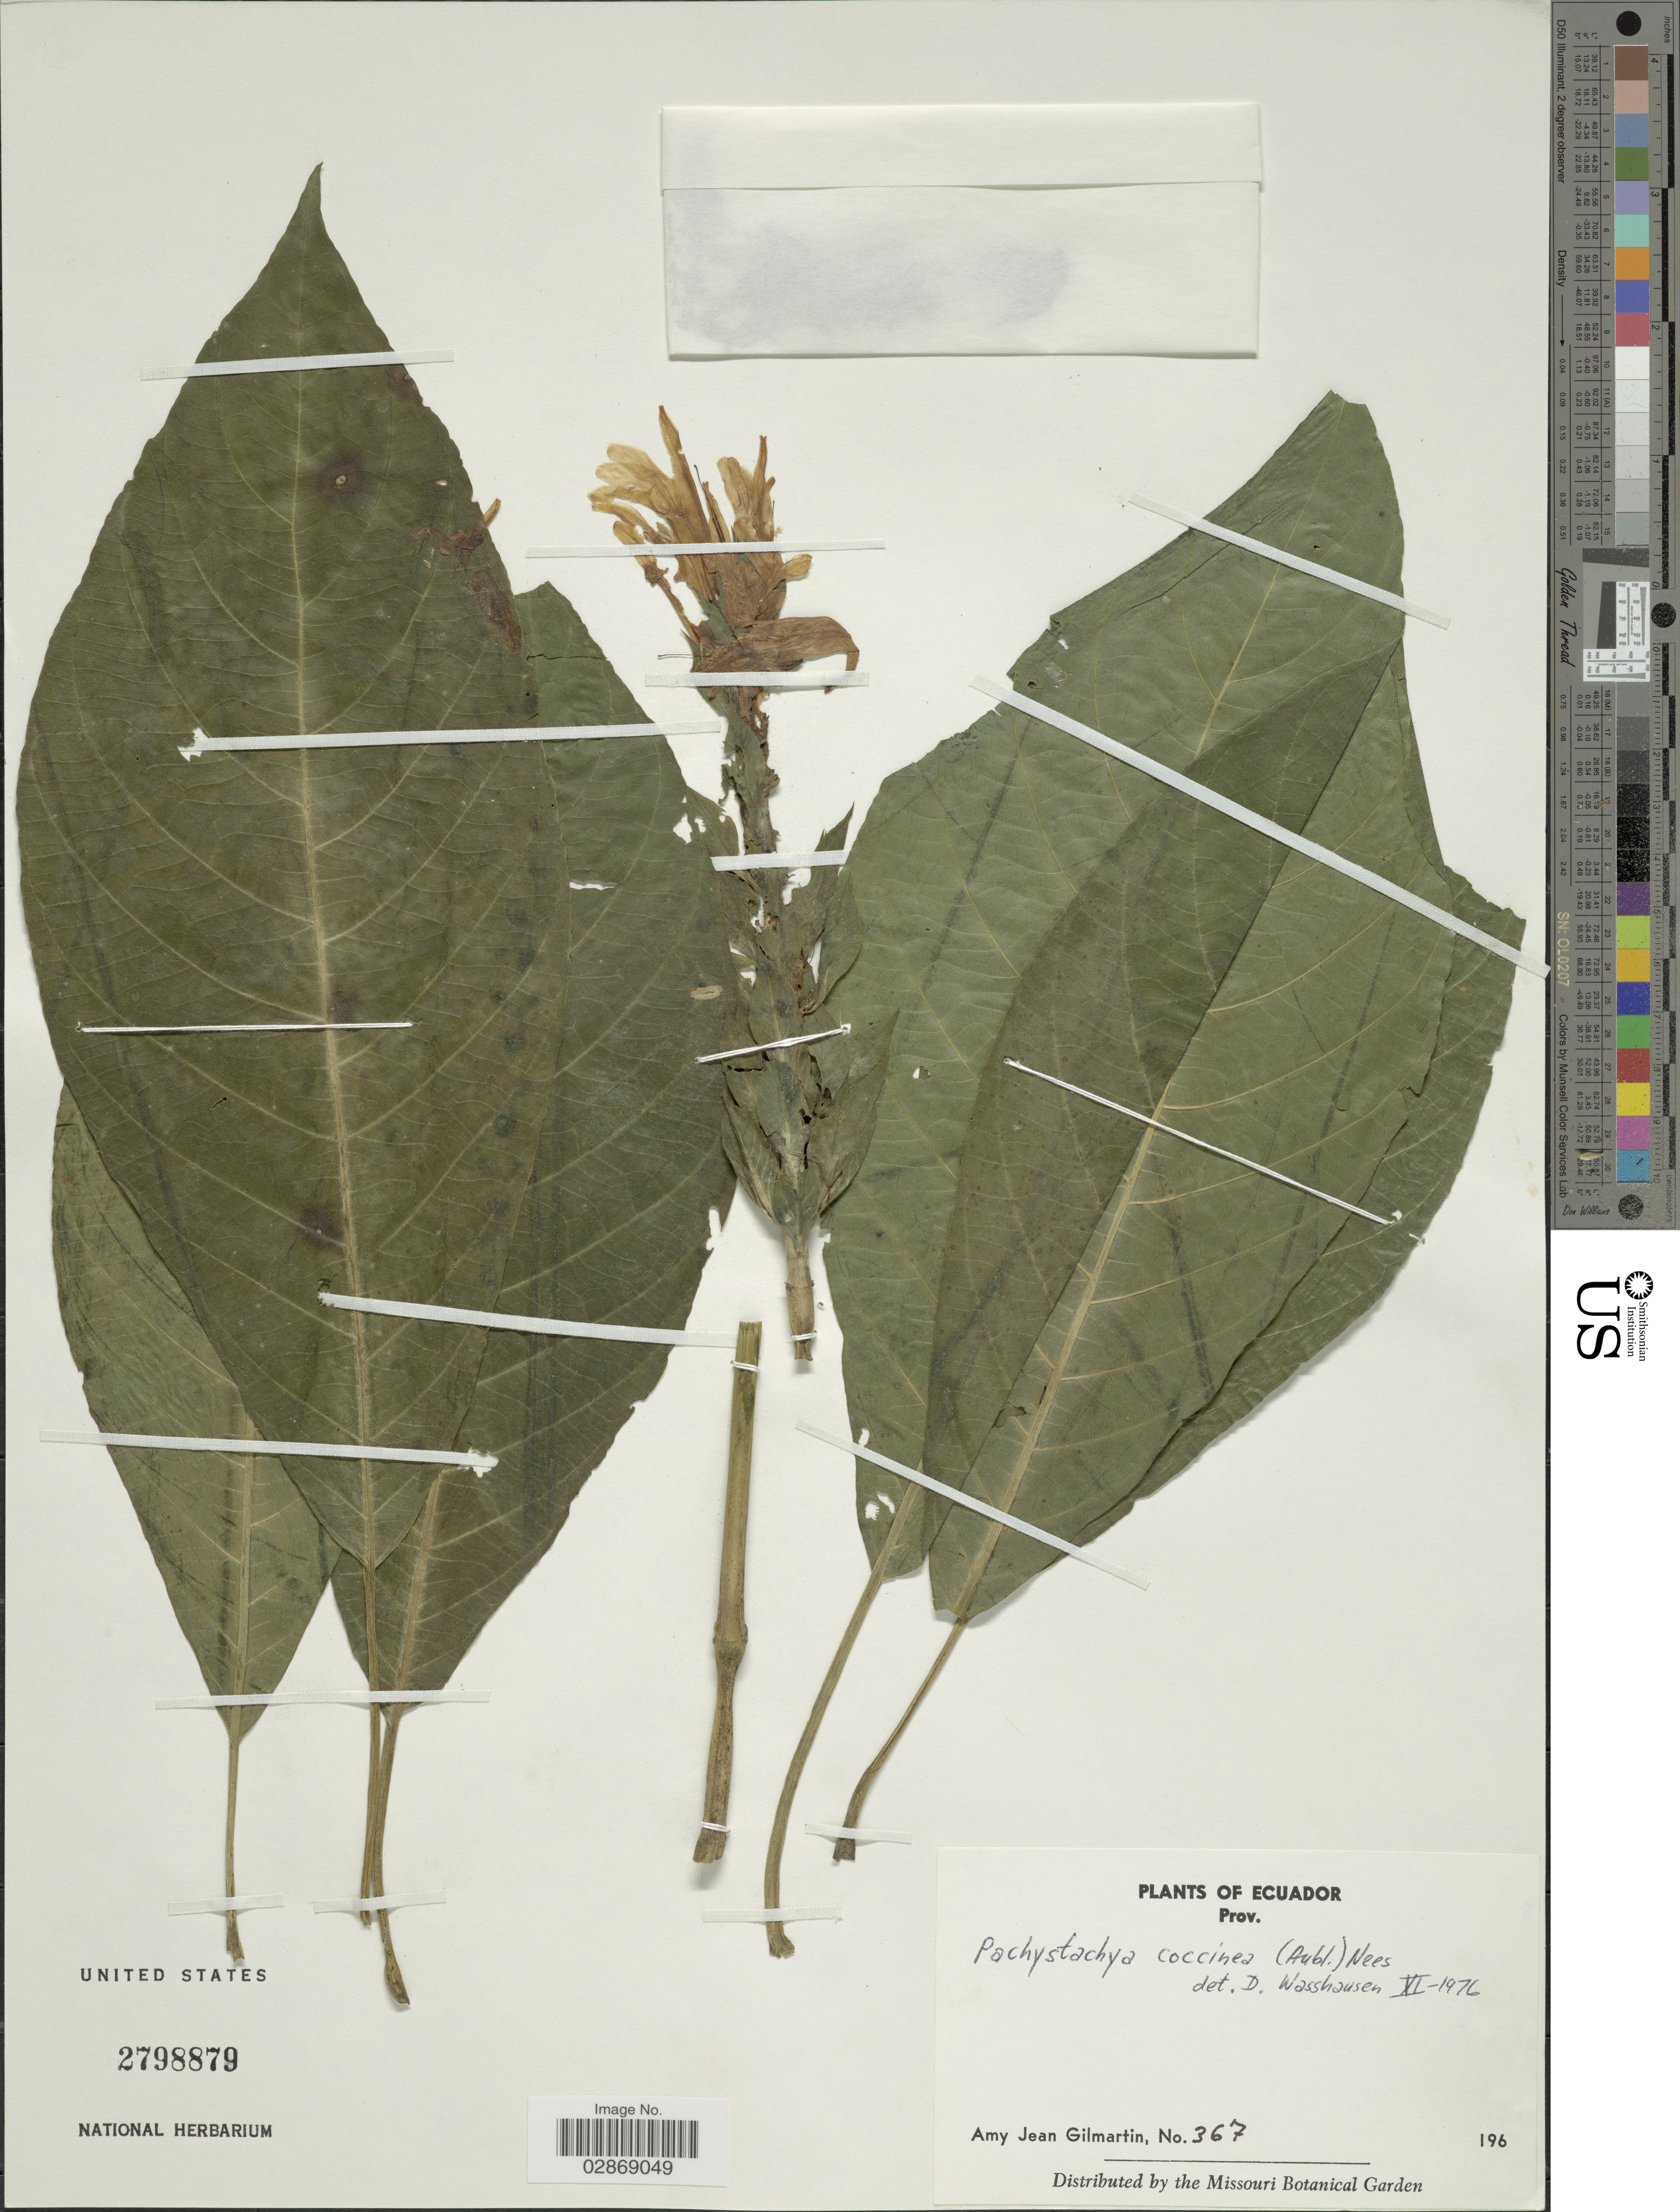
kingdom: Plantae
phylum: Tracheophyta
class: Magnoliopsida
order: Lamiales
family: Acanthaceae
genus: Pachystachys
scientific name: Pachystachys spicata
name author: (Ruiz & Pav.) Wassh.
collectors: A. J. Gilmartin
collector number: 367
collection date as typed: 196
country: Ecuador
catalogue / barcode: US 2798879